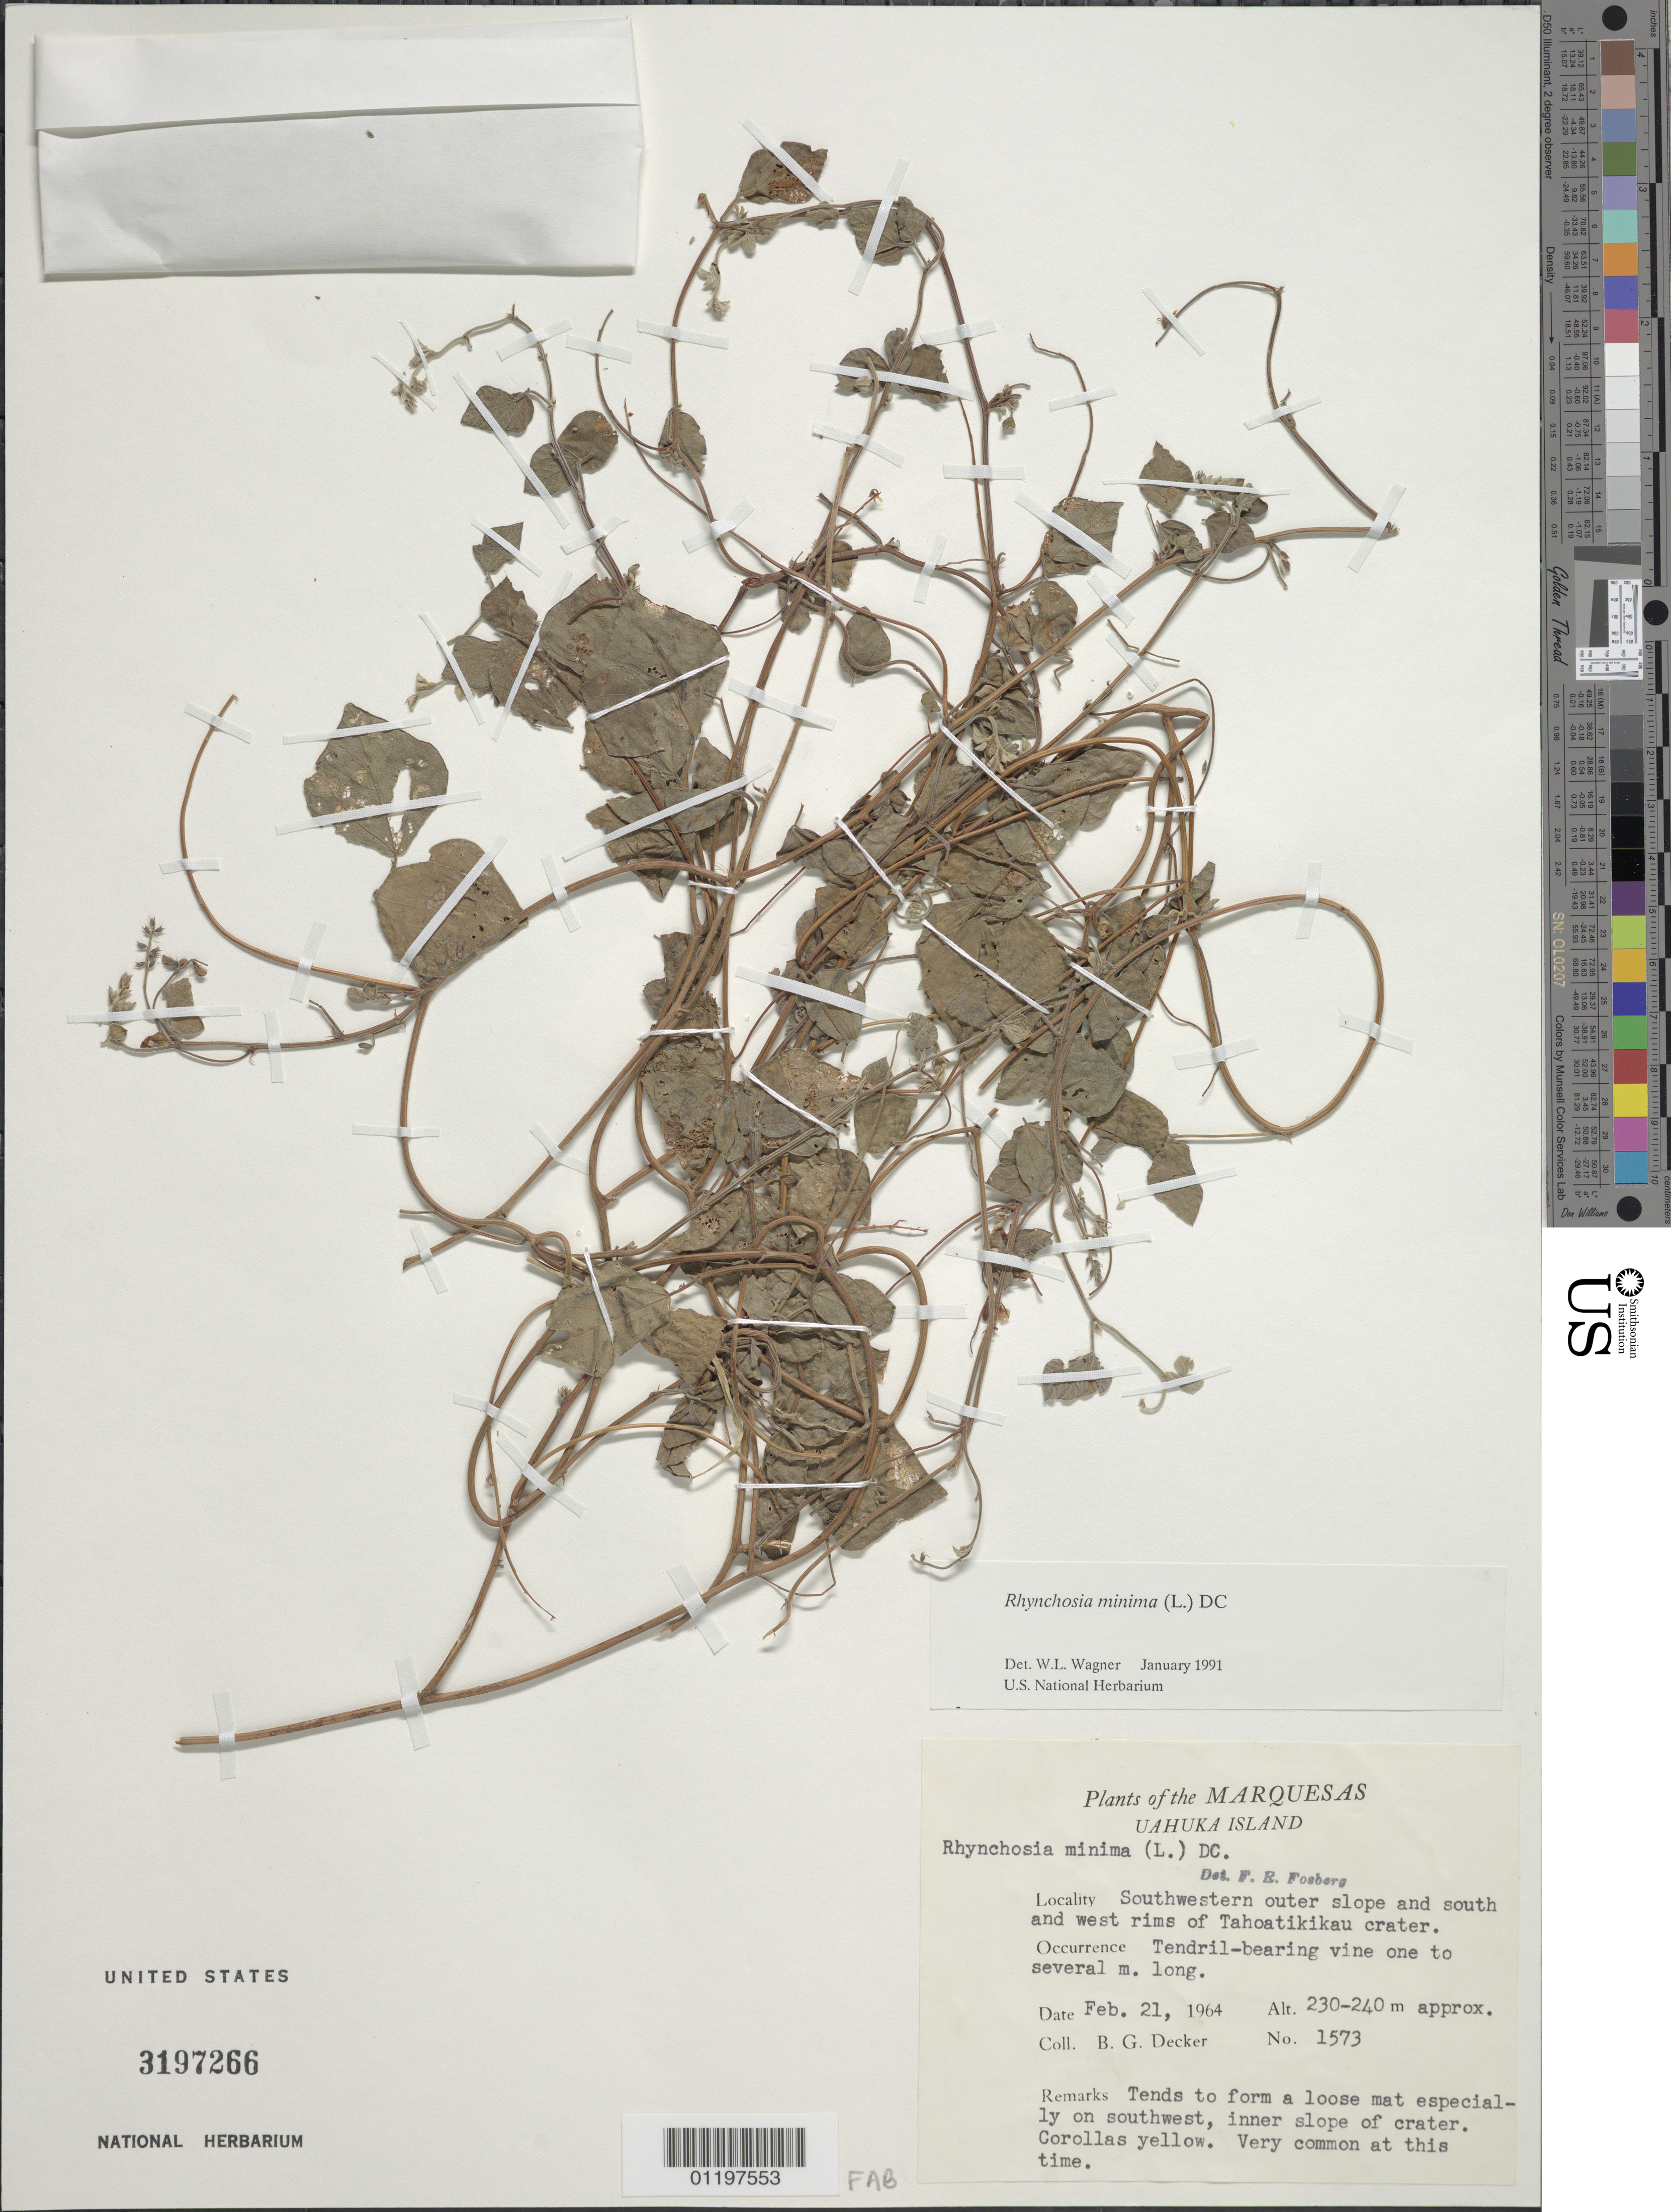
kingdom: Plantae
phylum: Tracheophyta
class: Magnoliopsida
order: Fabales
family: Fabaceae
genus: Rhynchosia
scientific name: Rhynchosia minima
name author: (L.) DC.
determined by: Wagner, W. L., (BOT), Smithsonian Institution - National Museum of Natural History (UNITED STATES)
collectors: B. G. Decker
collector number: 1573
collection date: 1964-02-21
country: French Polynesia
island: Ua Huka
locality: SW outer slope and S and W rims of Tahoatikikau crater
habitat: Tends to form a loose mat especially on southwest, inner slope of crater. Very common at this time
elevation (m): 230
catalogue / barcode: US 3197266